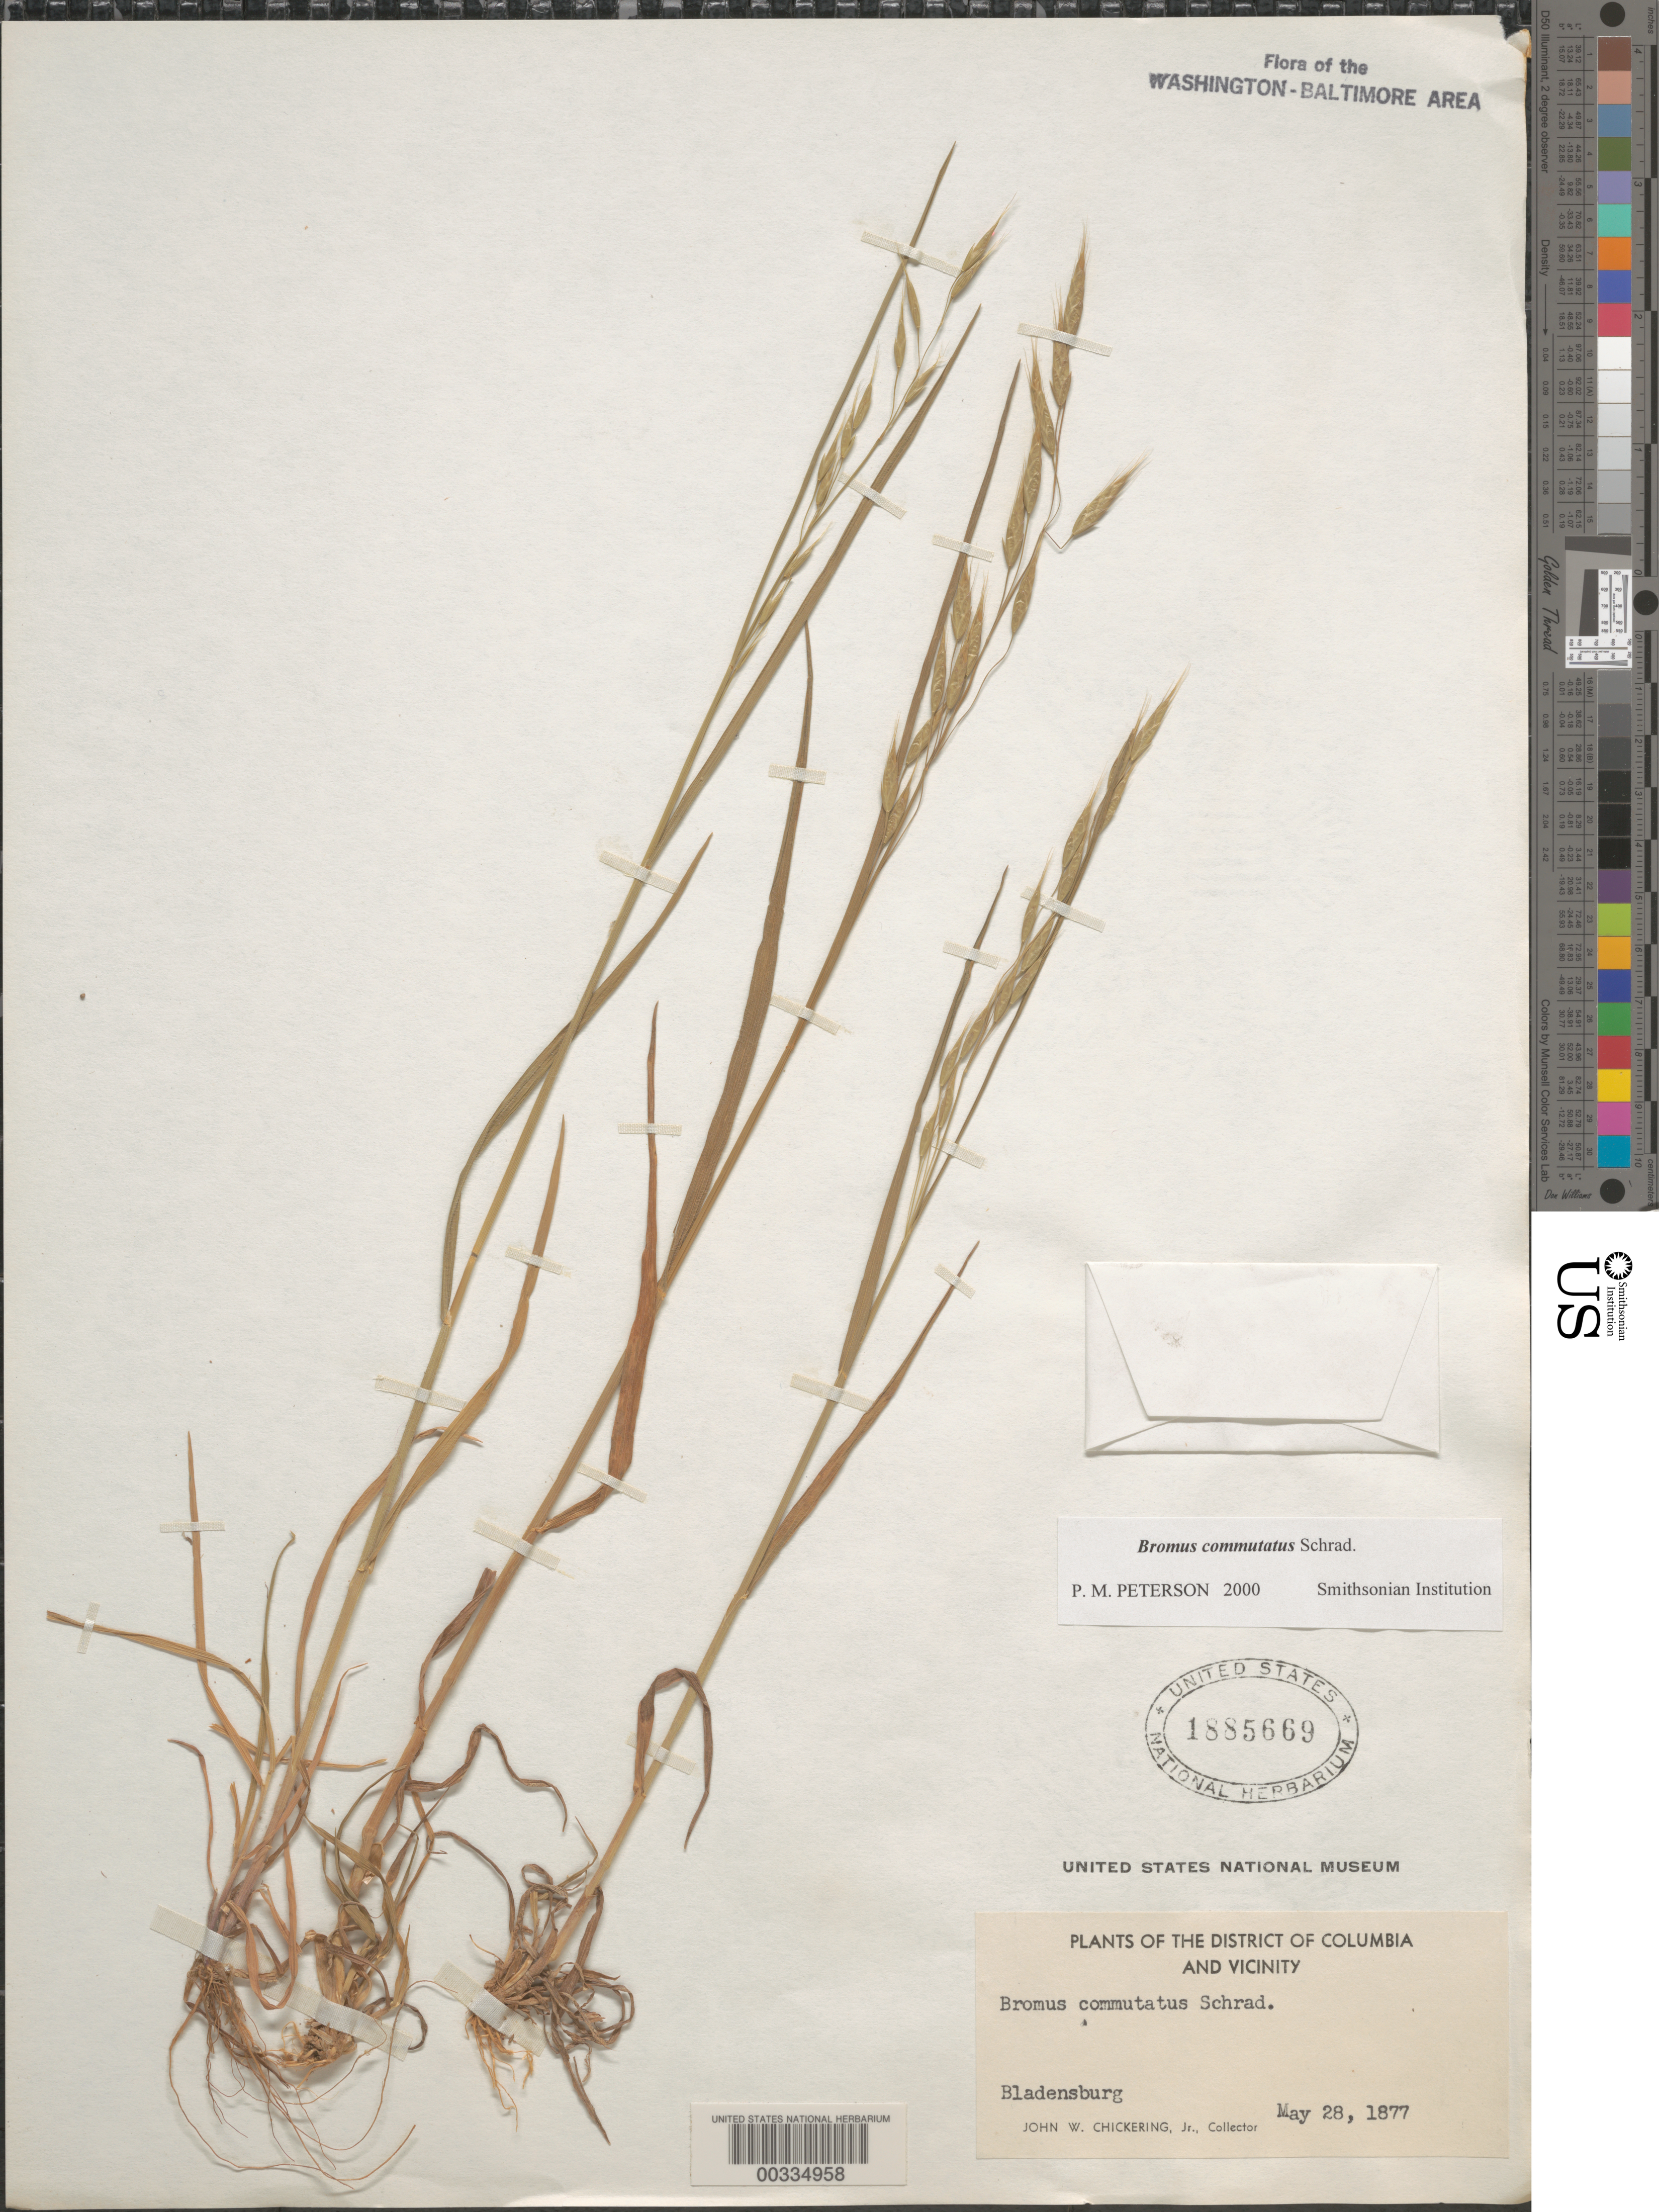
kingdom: Plantae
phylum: Tracheophyta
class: Liliopsida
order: Poales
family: Poaceae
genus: Bromus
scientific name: Bromus commutatus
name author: Schrad.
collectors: J. W. Chickering Jr.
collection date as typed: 28 May 1877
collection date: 1877-05-28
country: United States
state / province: Maryland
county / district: Prince George's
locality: Bladensburg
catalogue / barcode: US 1885669